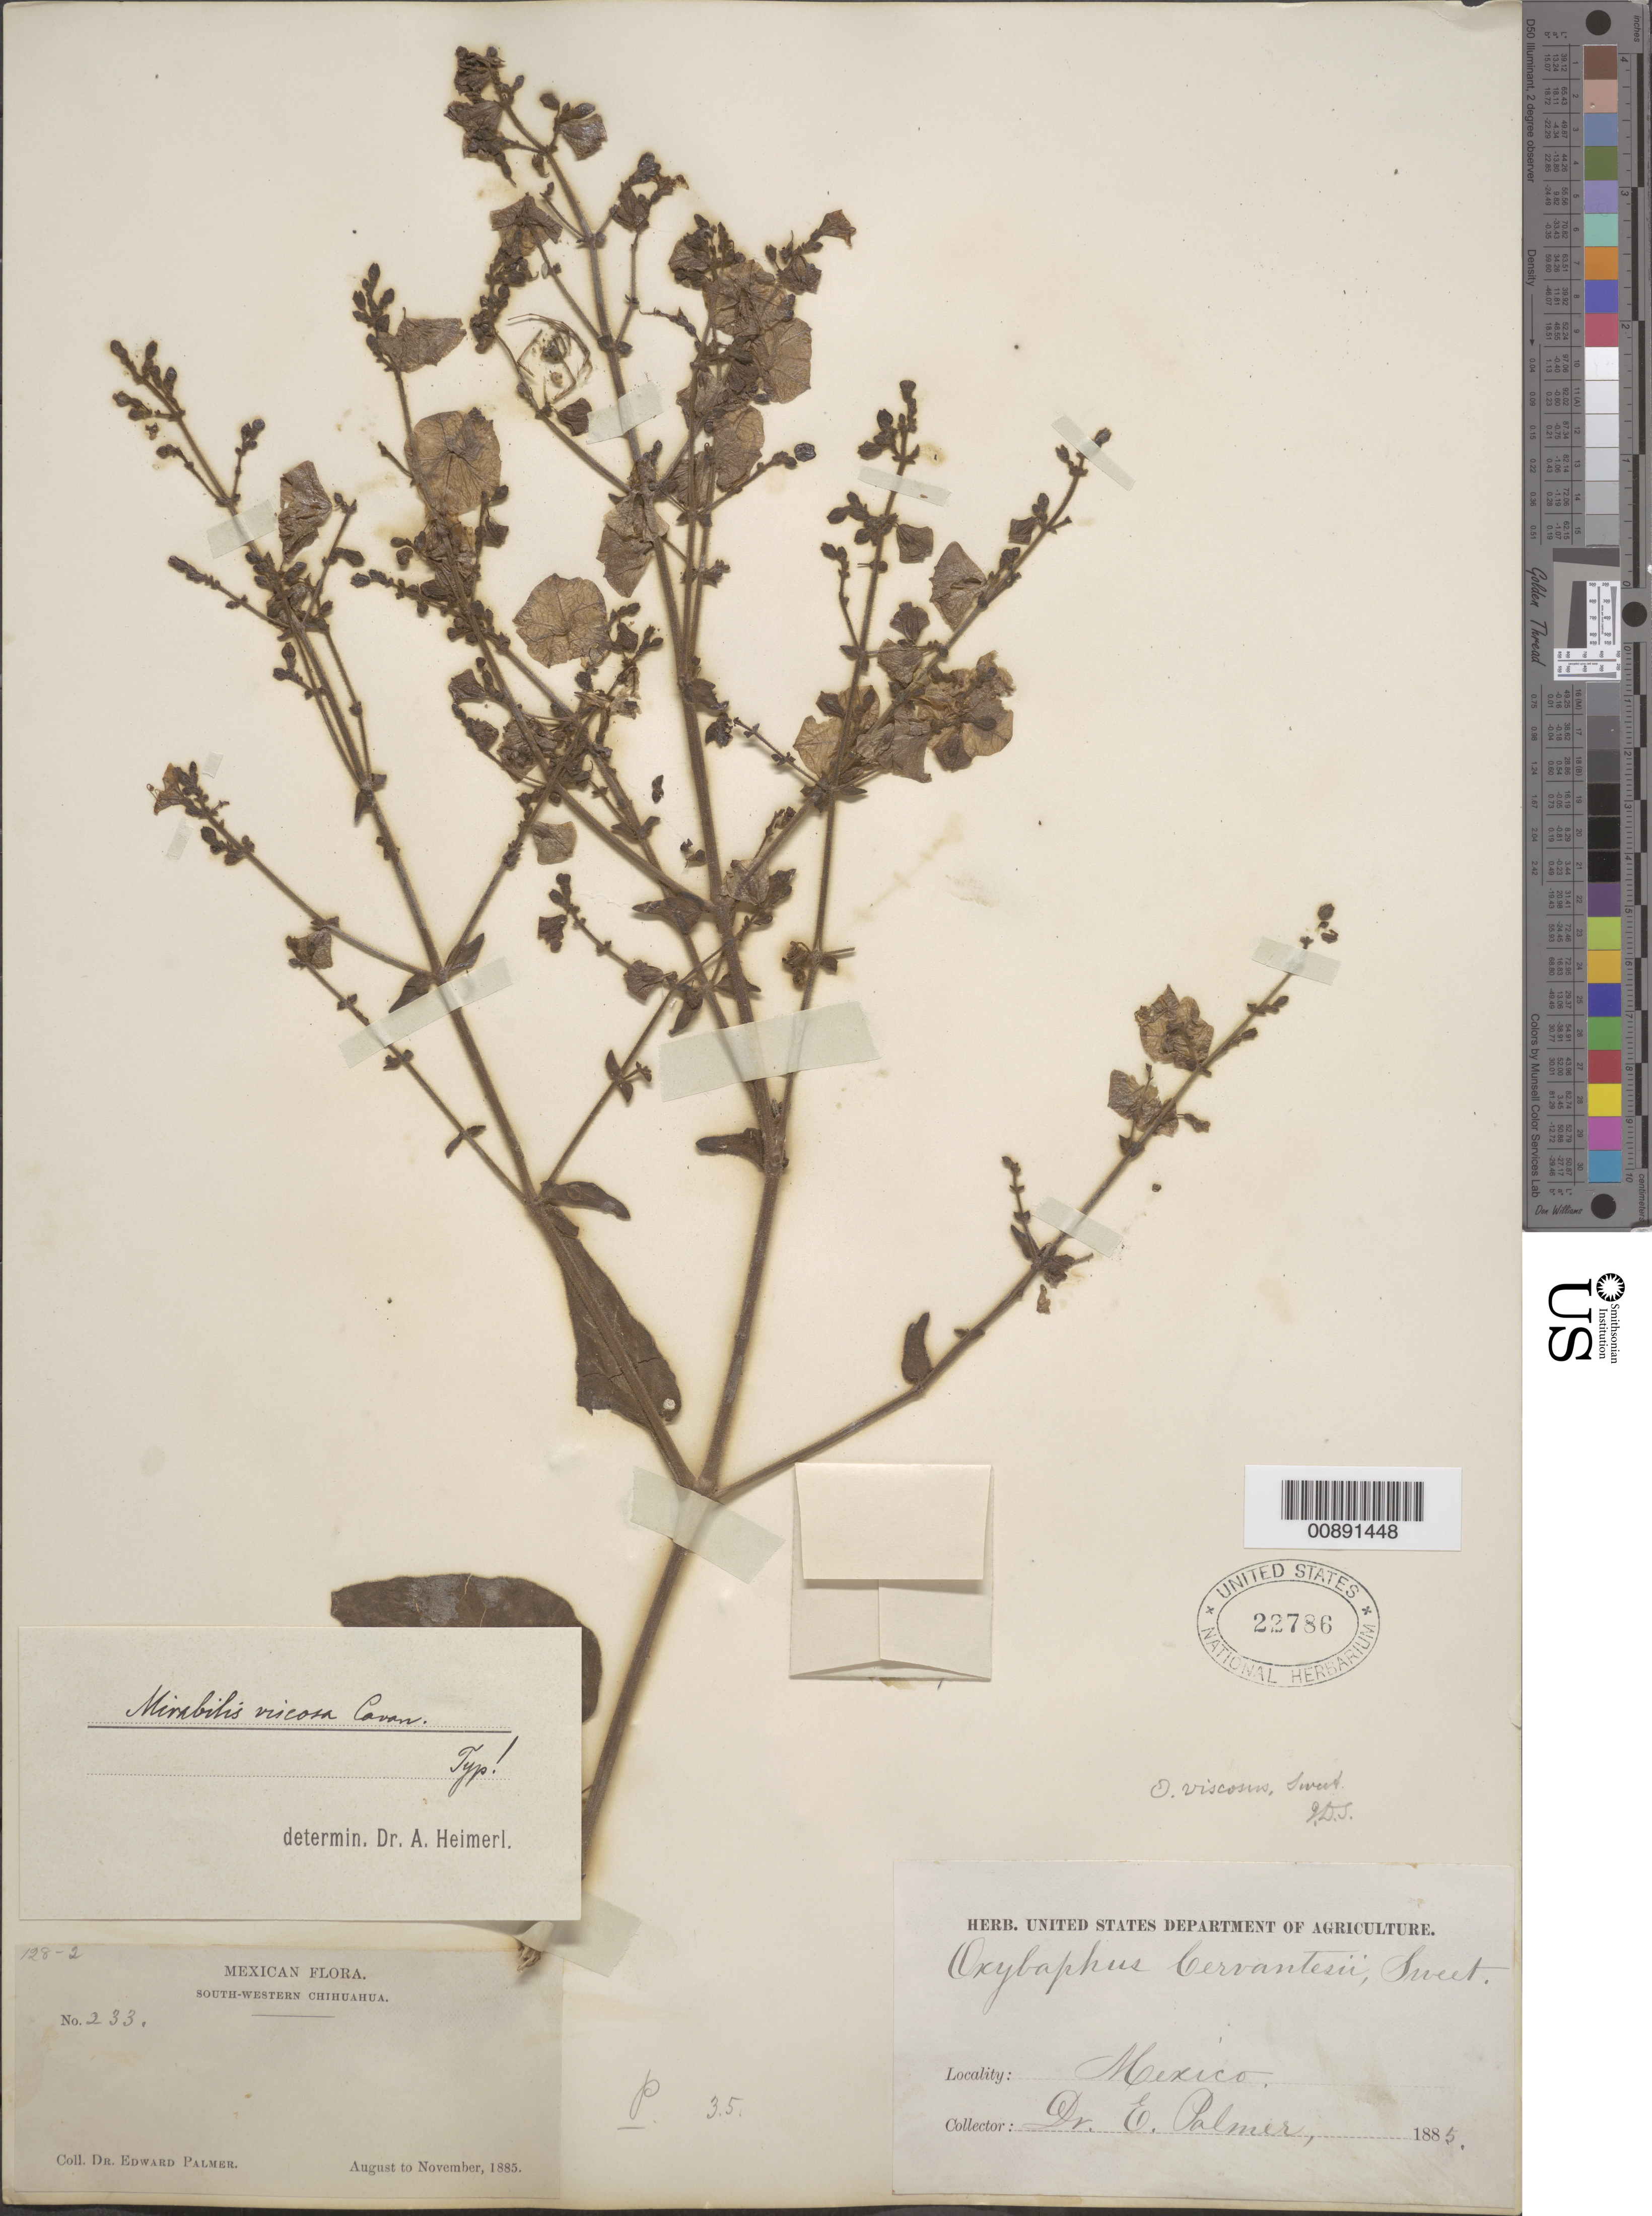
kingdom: Plantae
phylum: Tracheophyta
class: Magnoliopsida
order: Caryophyllales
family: Nyctaginaceae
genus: Mirabilis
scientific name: Mirabilis viscosa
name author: Cav.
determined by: Strong, Mark T., (BOT), Smithsonian Institution - National Museum of Natural History (UNITED STATES)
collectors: E. Palmer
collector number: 233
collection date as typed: Aug 1885 to -- Nov 1885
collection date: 1885-08/1885-11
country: Mexico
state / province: Chihuahua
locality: South-Western Chihuahua.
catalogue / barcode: US 22786